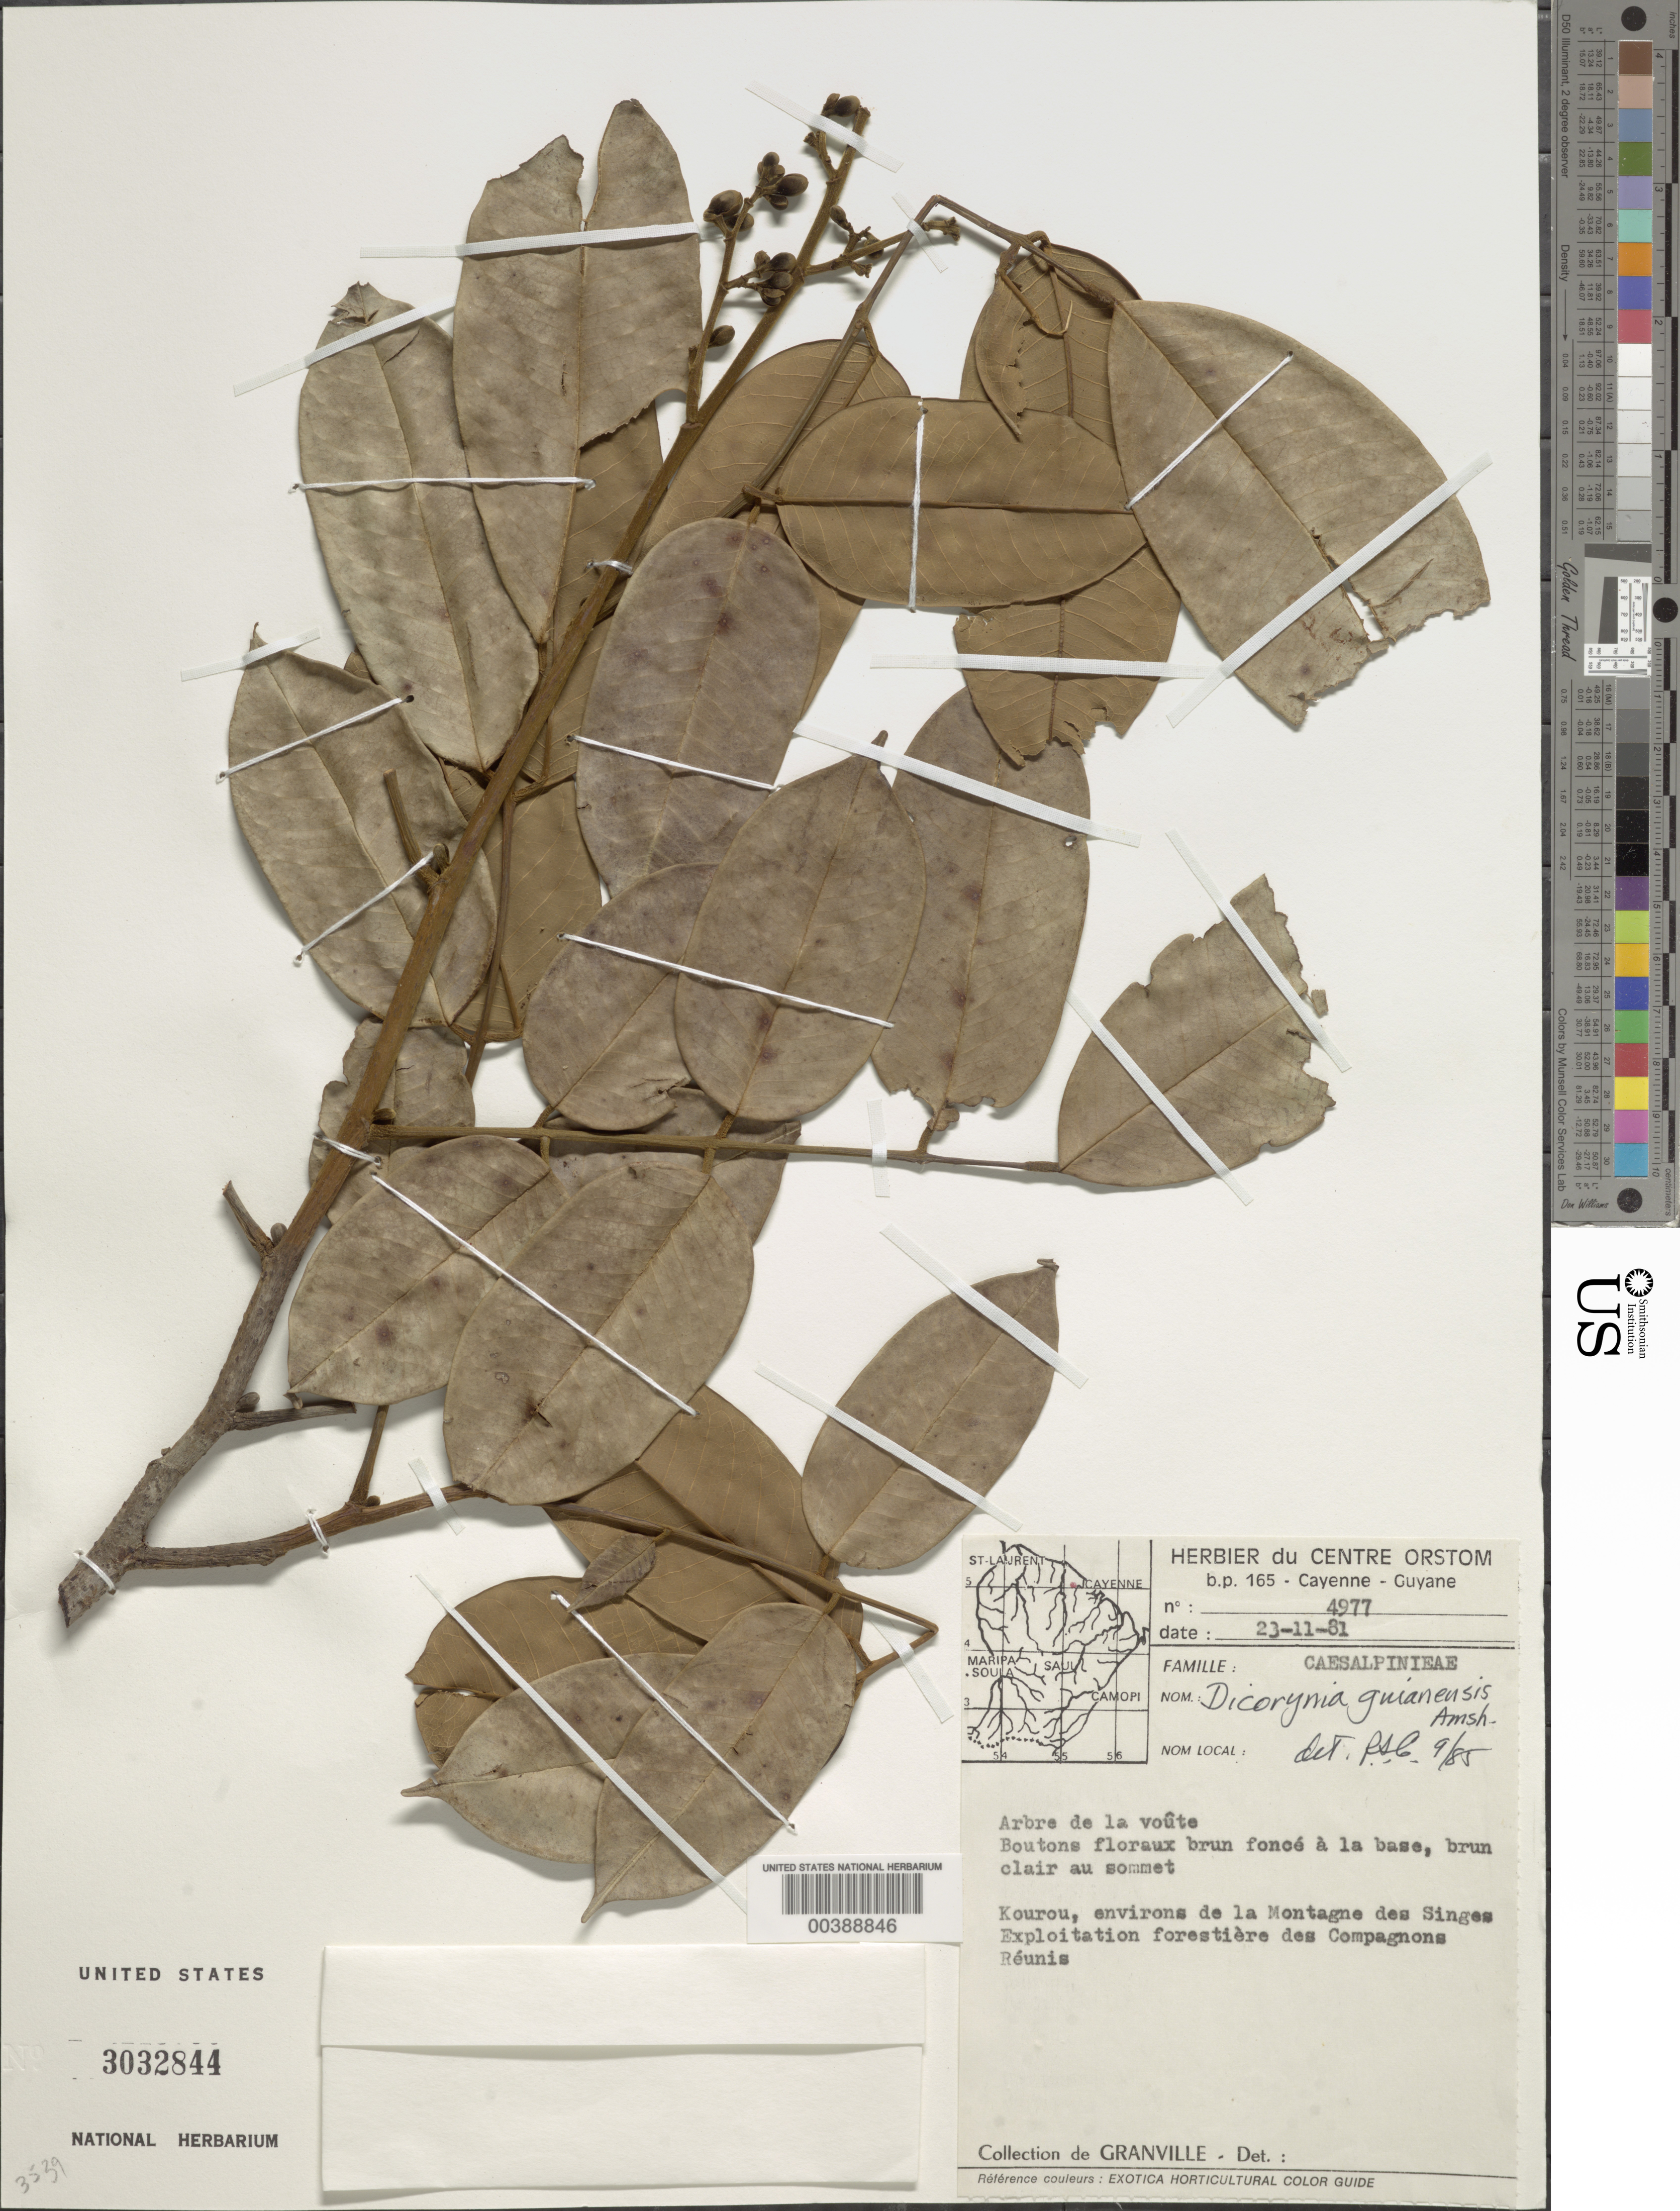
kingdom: Plantae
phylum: Tracheophyta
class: Magnoliopsida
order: Fabales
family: Fabaceae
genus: Dicorynia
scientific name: Dicorynia guianensis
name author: Amshoff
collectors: J.-J. de Granville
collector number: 4977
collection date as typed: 23 Nov 1981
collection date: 1981-11-23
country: French Guiana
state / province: Cayenne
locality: Kourou, environs de la montagne des singes exploitation forestiere des compagnons reunis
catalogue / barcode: US 3032844